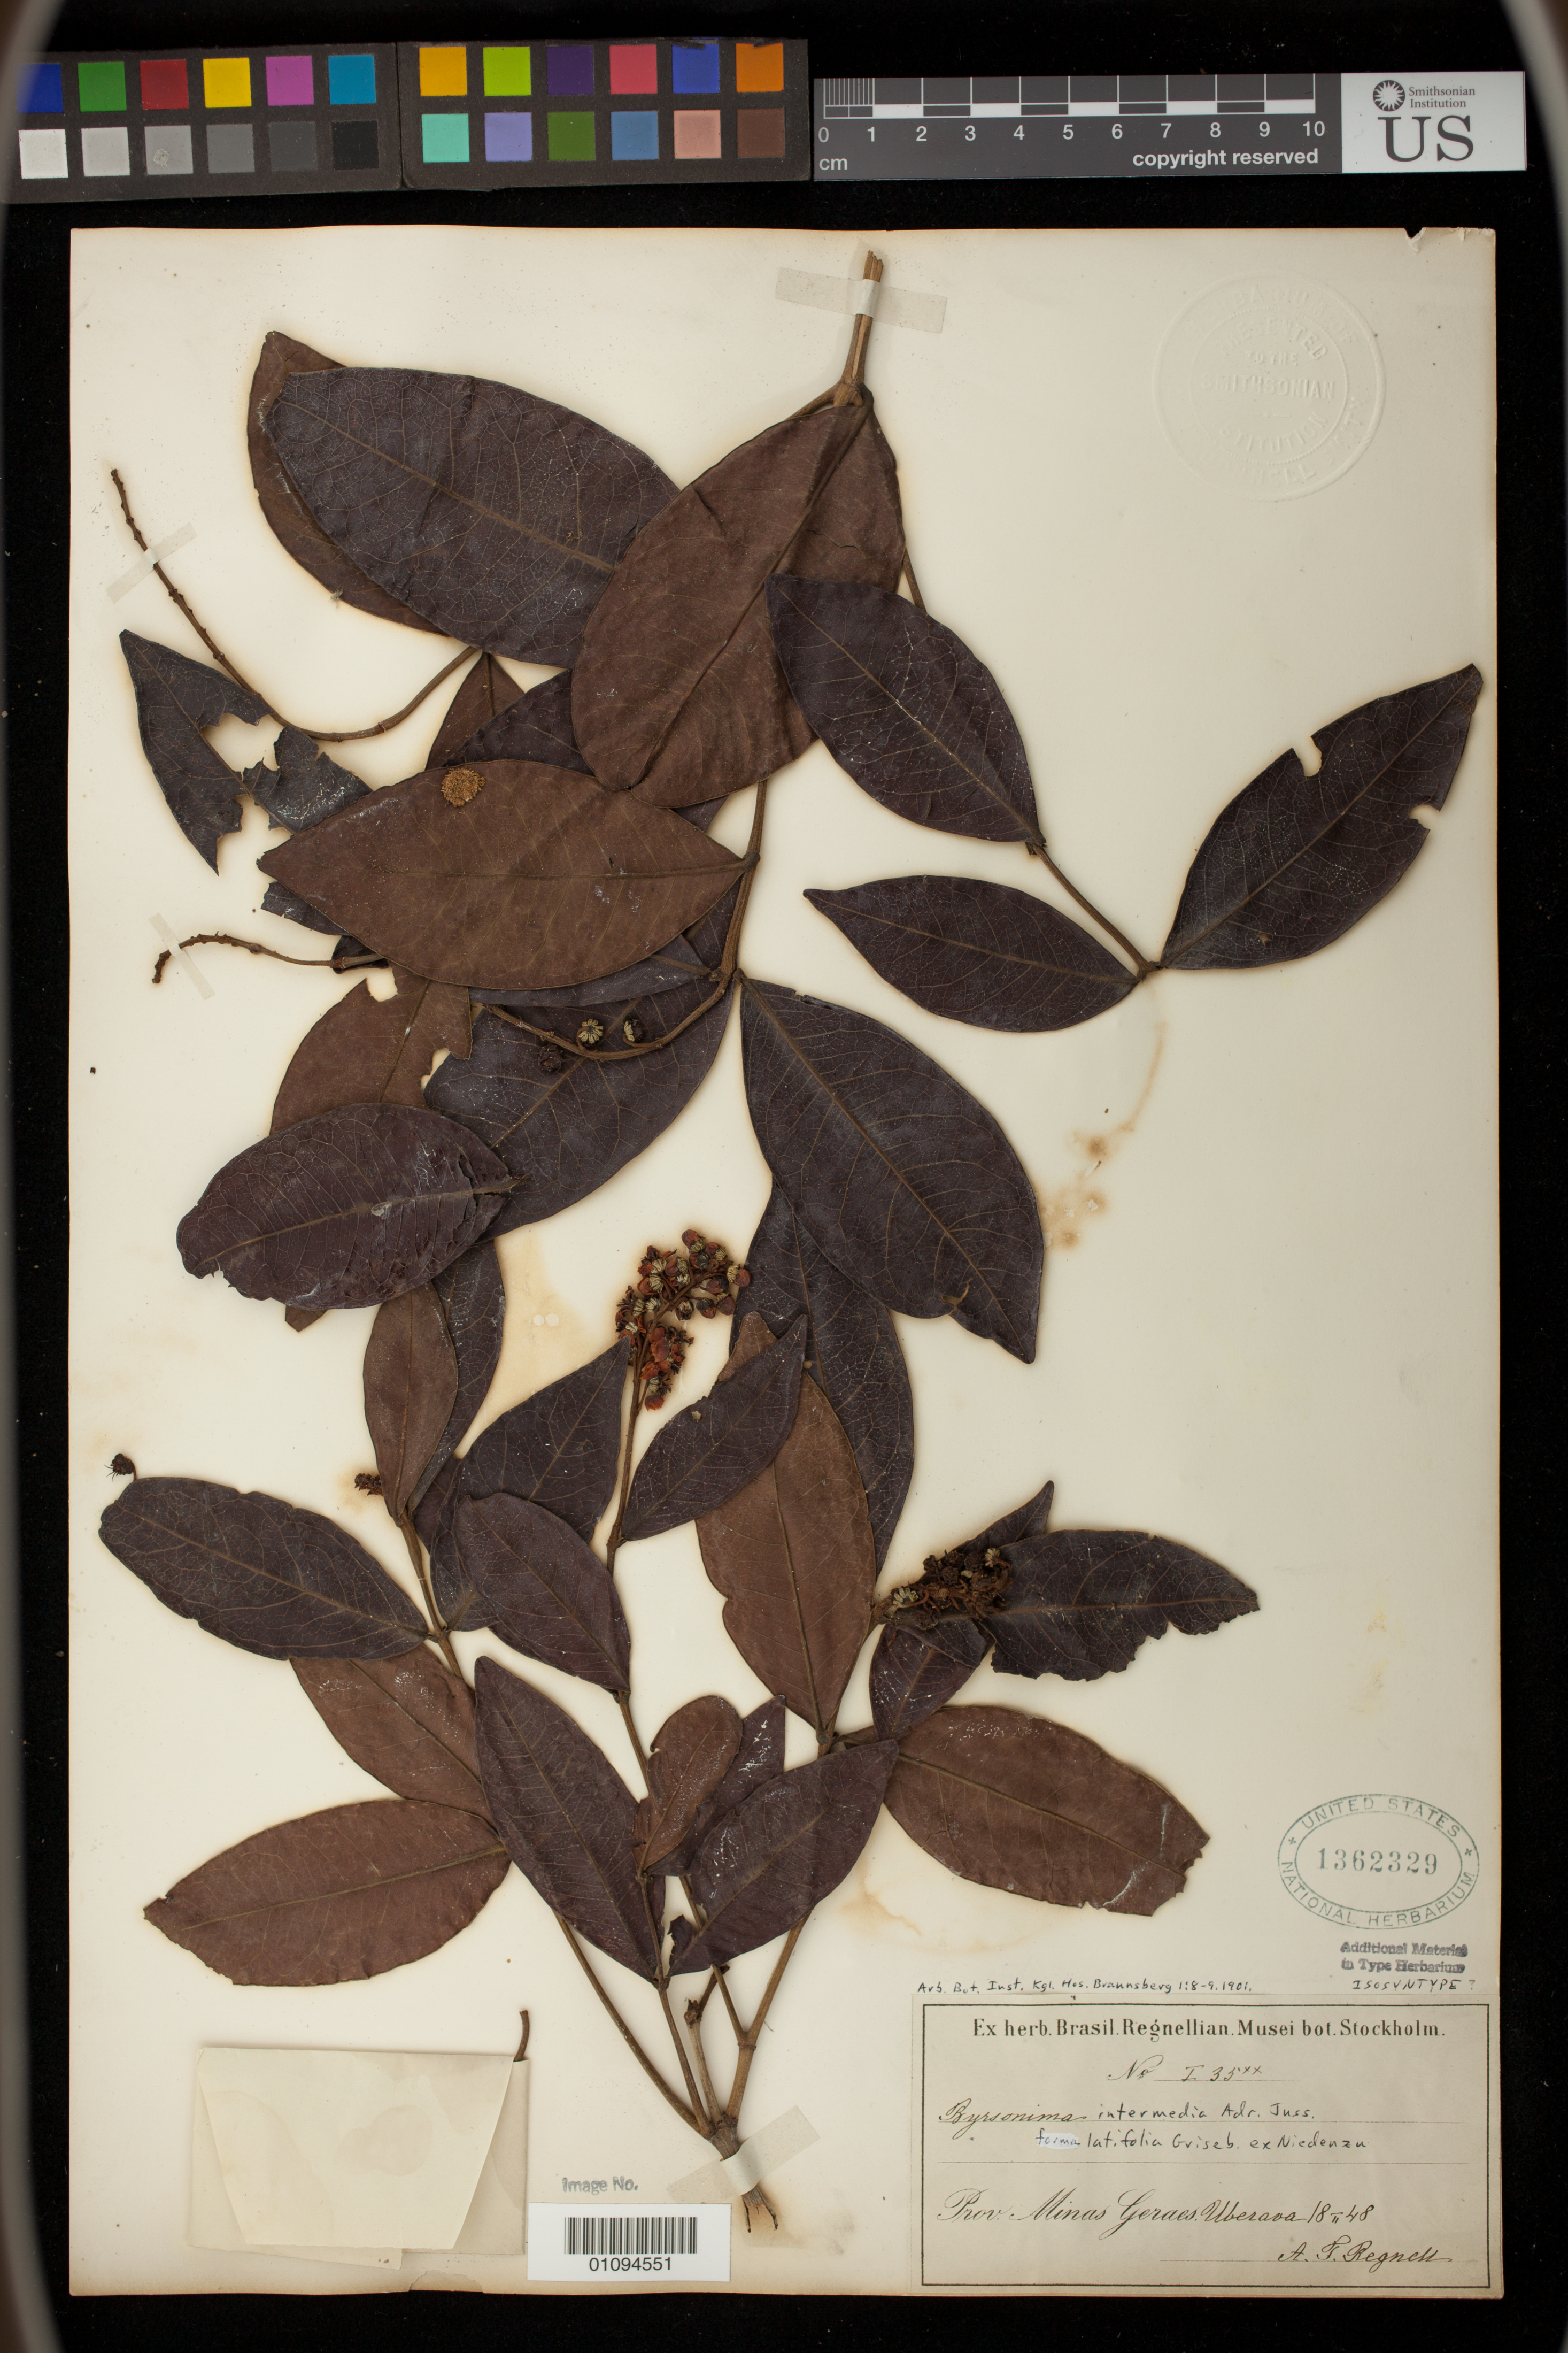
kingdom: Plantae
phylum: Tracheophyta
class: Magnoliopsida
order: Malpighiales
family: Malpighiaceae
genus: Byrsonima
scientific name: Byrsonima intermedia f. latifolia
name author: Griseb. ex Nied.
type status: Possible Isosyntype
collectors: A. F. Regnell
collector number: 35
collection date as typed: Feb 1848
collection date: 1848-02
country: Brazil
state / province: Minas Gerais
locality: Uberava.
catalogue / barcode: US 1362329